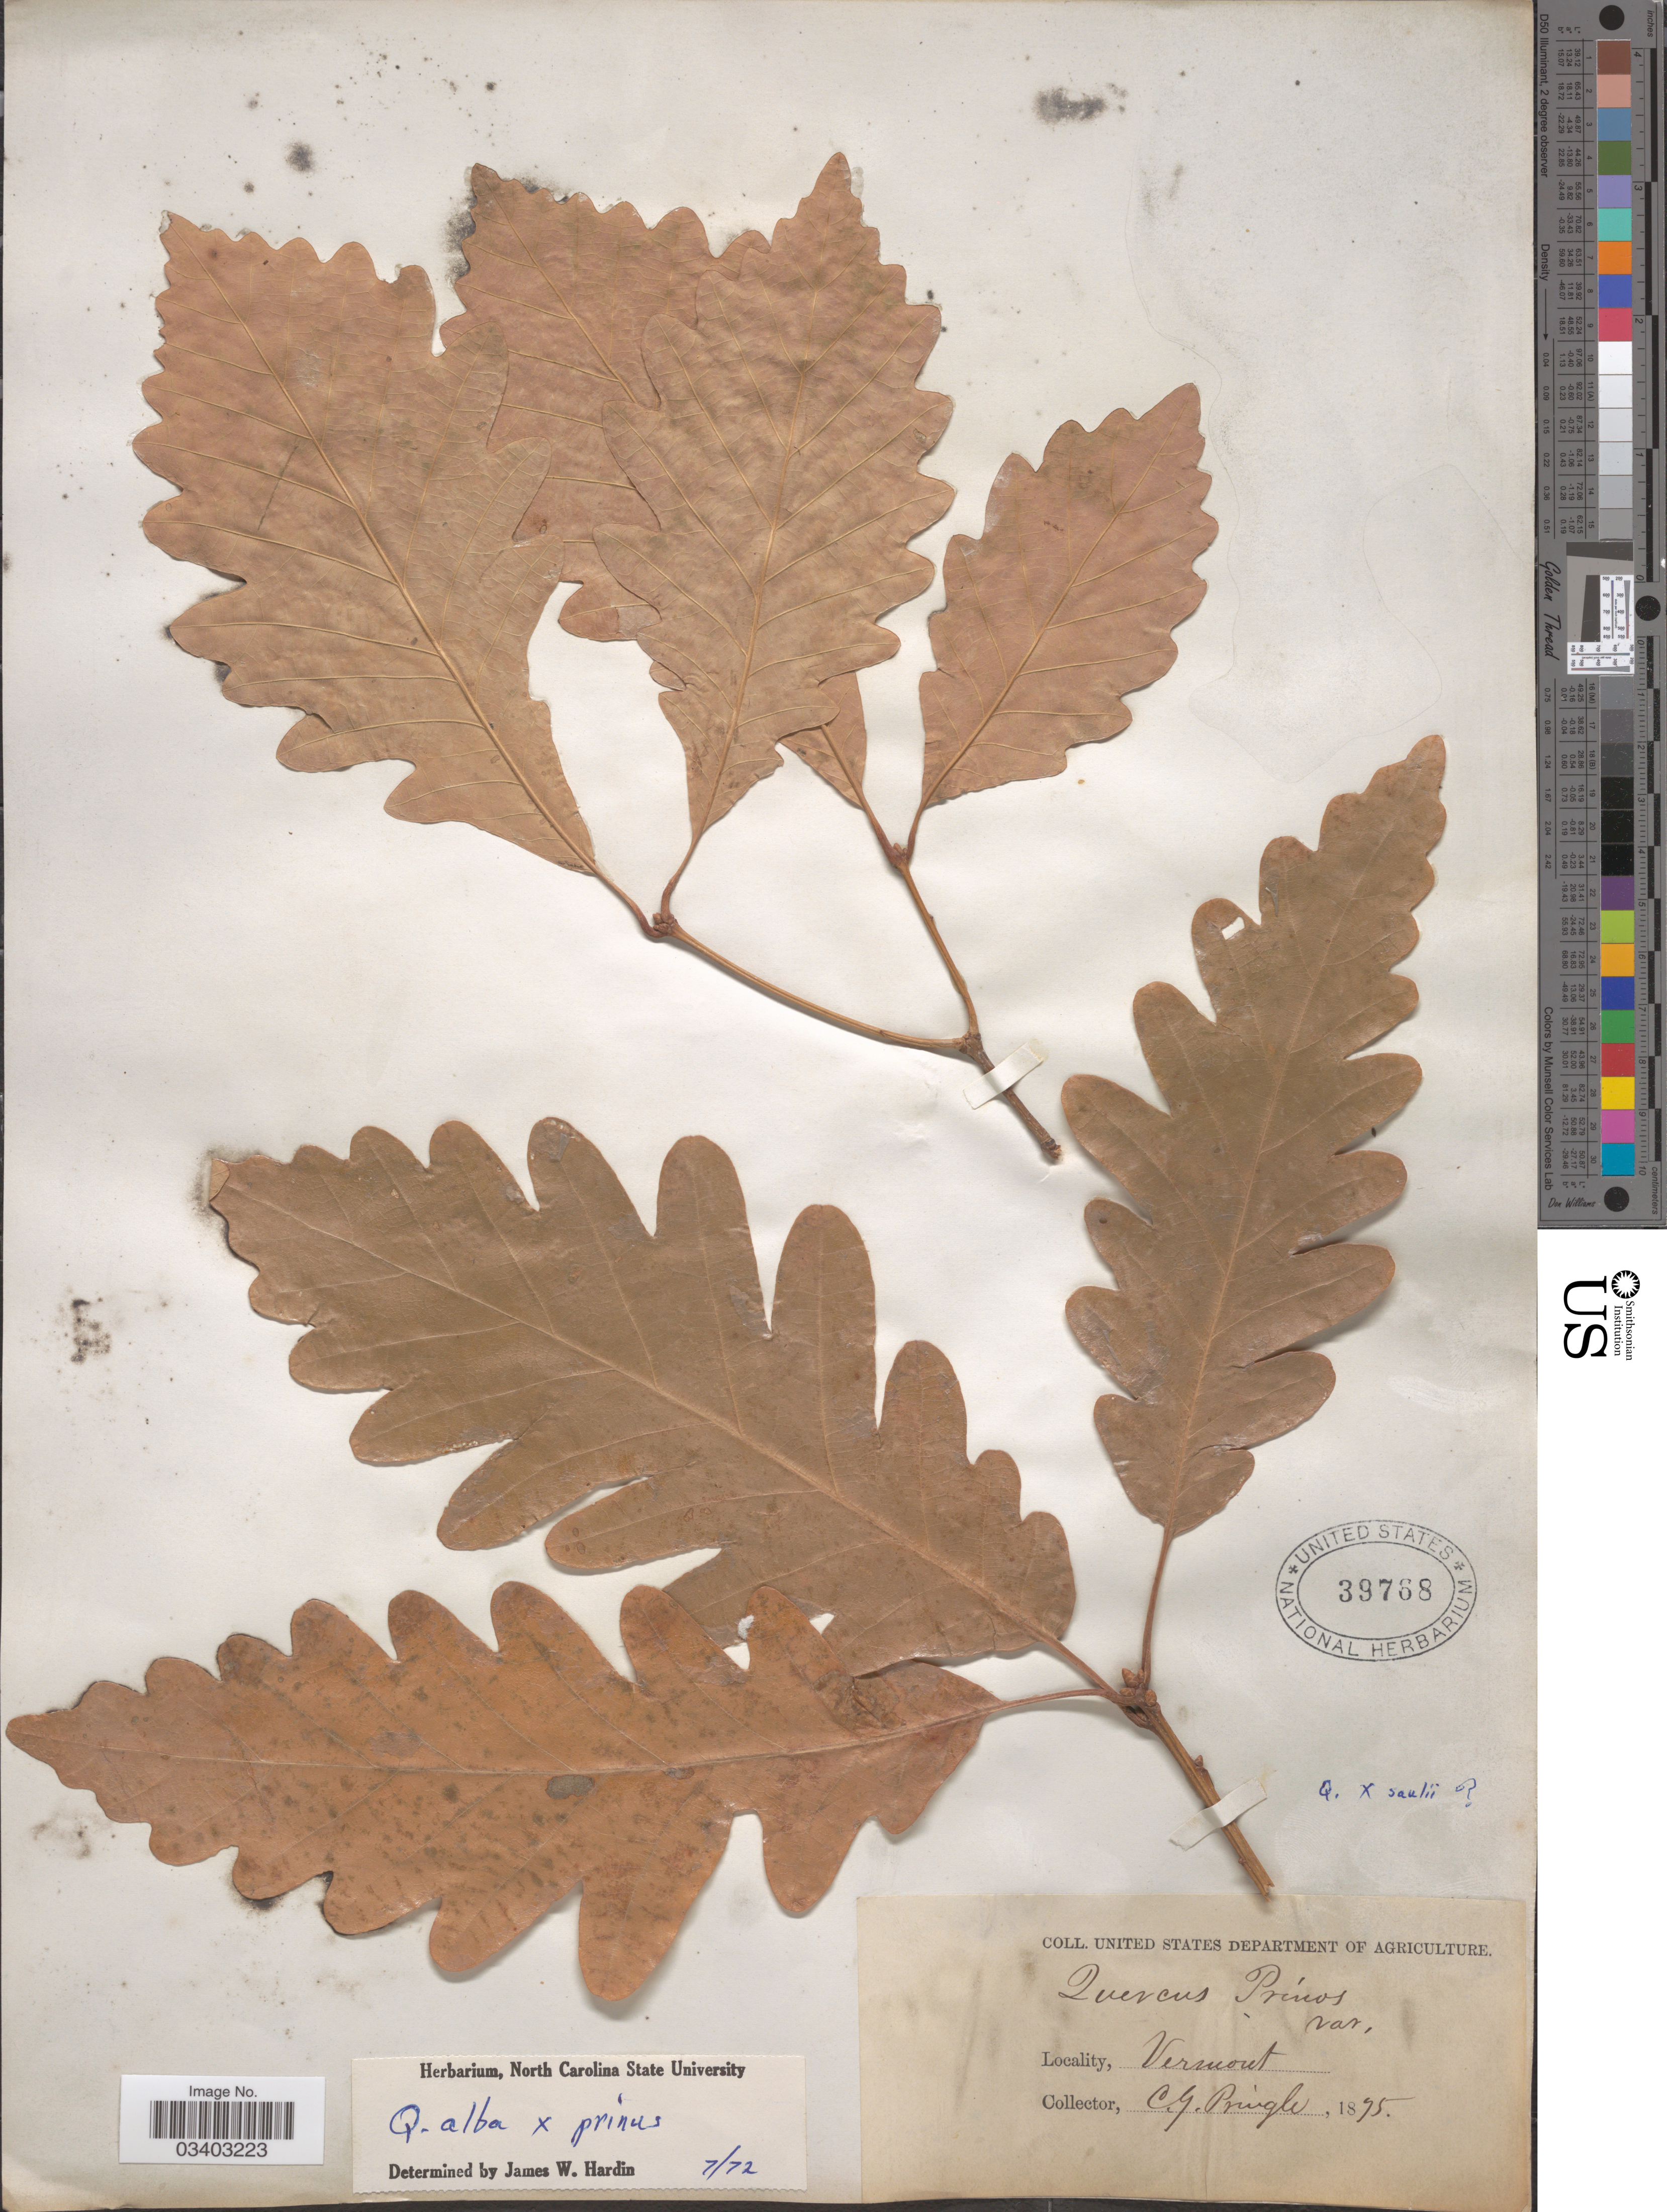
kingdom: Plantae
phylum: Tracheophyta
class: Magnoliopsida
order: Fagales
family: Fagaceae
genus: Quercus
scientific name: Quercus alba x Q. prinus L.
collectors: C. G. Pringle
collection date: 1875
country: United States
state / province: Vermont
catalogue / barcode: US 39768